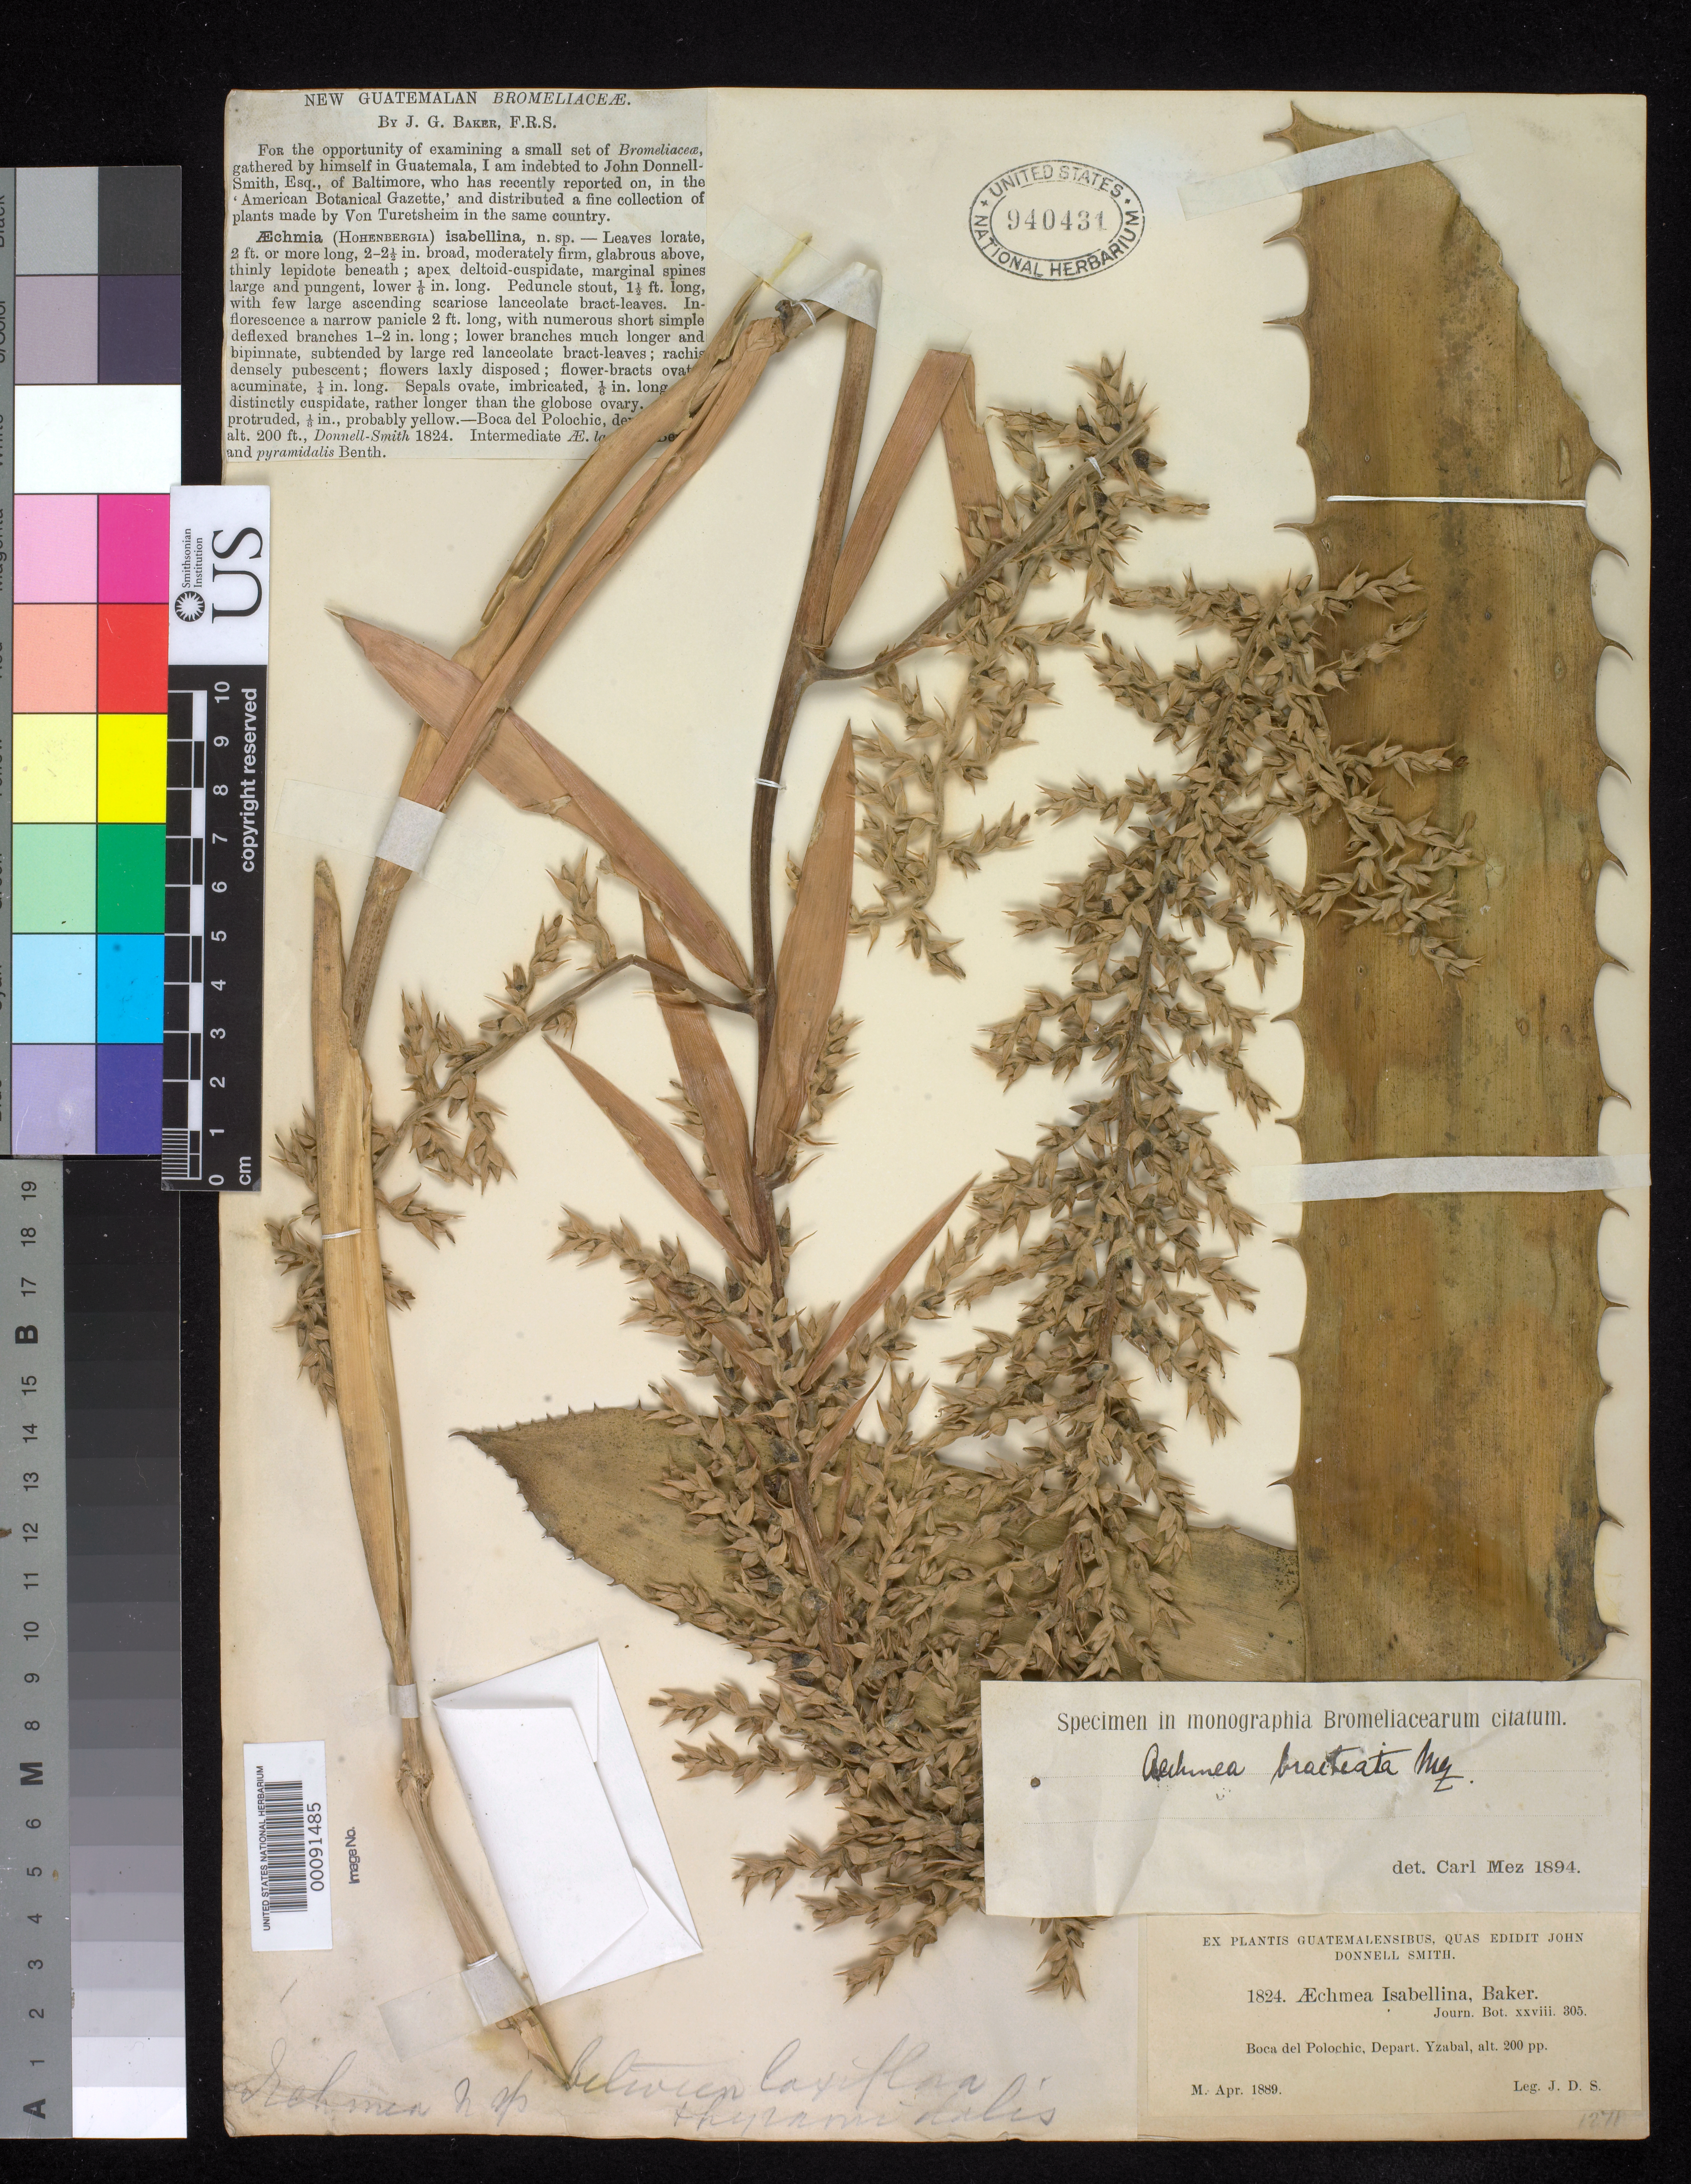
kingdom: Plantae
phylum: Tracheophyta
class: Liliopsida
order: Poales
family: Bromeliaceae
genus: Aechmea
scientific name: Aechmea isabellina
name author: Baker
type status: Isotype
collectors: J. Donnell Smith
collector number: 1824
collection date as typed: Apr 1889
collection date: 1889-04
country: Guatemala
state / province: Izabal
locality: Boca del Polochic.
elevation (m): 61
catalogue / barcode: US 940431